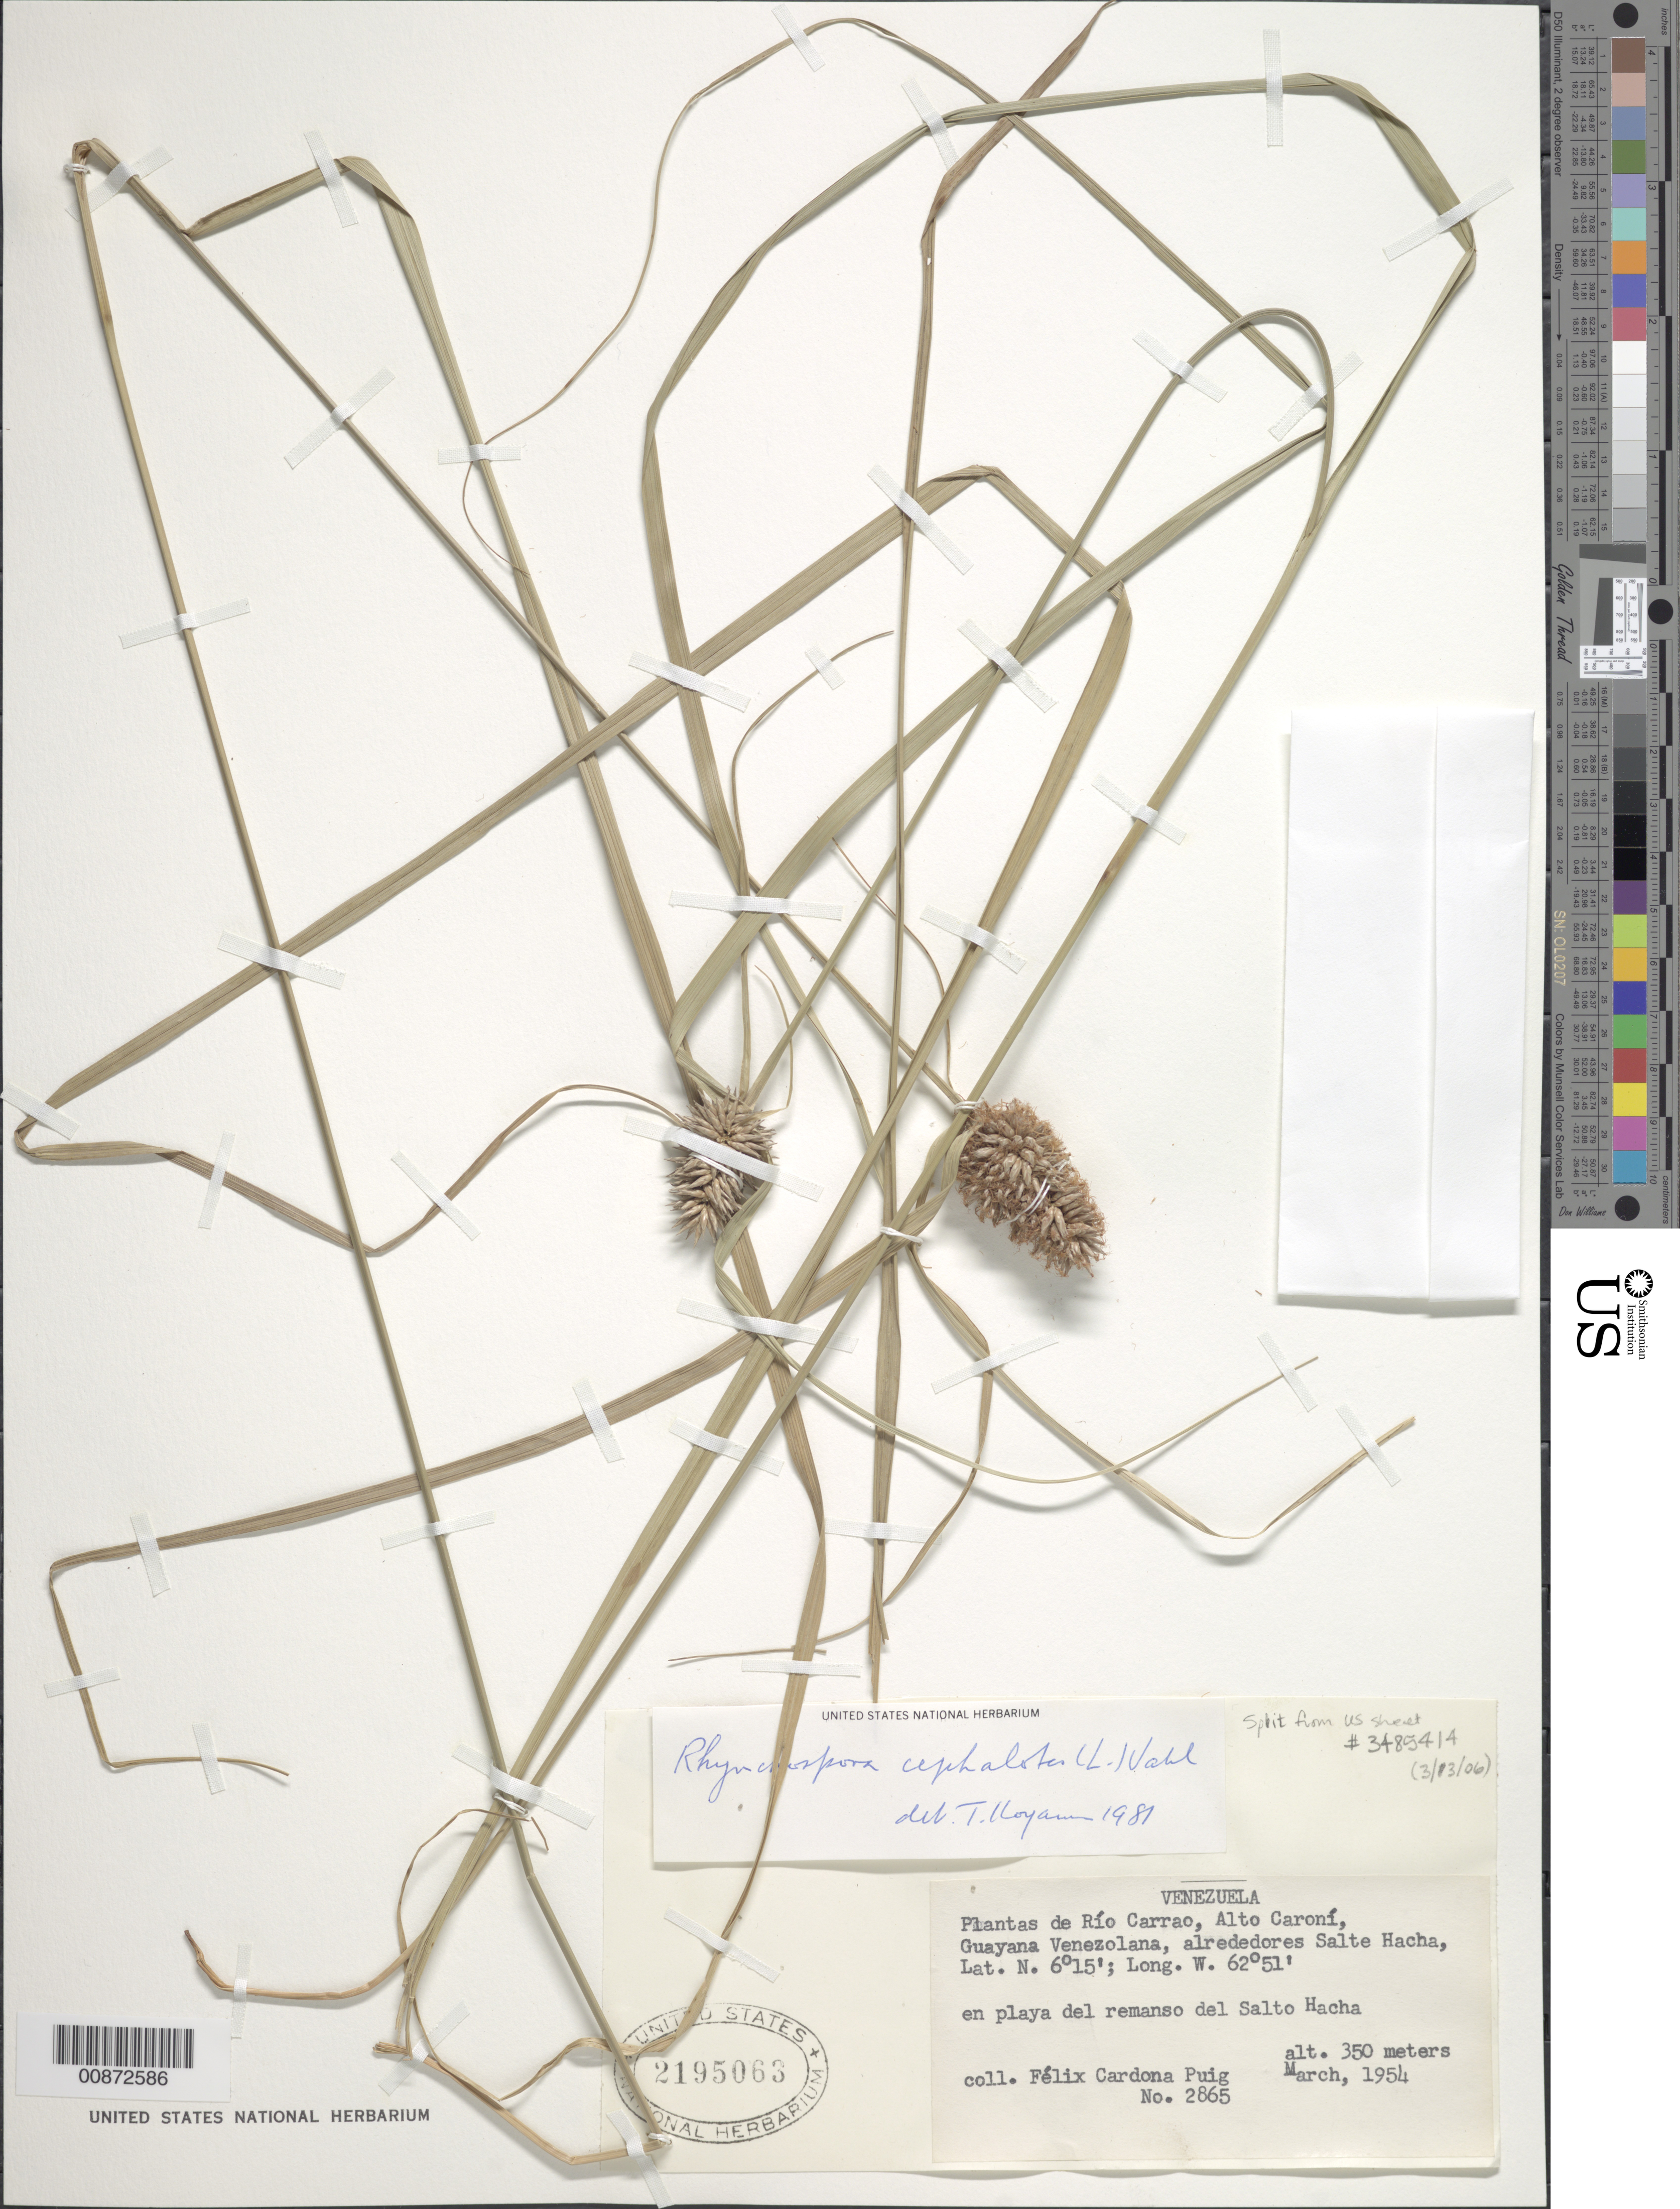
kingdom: Plantae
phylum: Tracheophyta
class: Liliopsida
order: Poales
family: Cyperaceae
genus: Rhynchospora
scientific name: Rhynchospora cephalotes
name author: (L.) Vahl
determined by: Koyama, Tetsuo M.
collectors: F. Cardona Puig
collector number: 2865 1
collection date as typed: Mar-54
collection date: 1954-03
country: Venezuela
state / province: Bolívar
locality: Alto Río Caroni, Rio Carrao, Salto Hacha, Guayana Venezolana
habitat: Playa del remanso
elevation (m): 350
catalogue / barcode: US 2195063